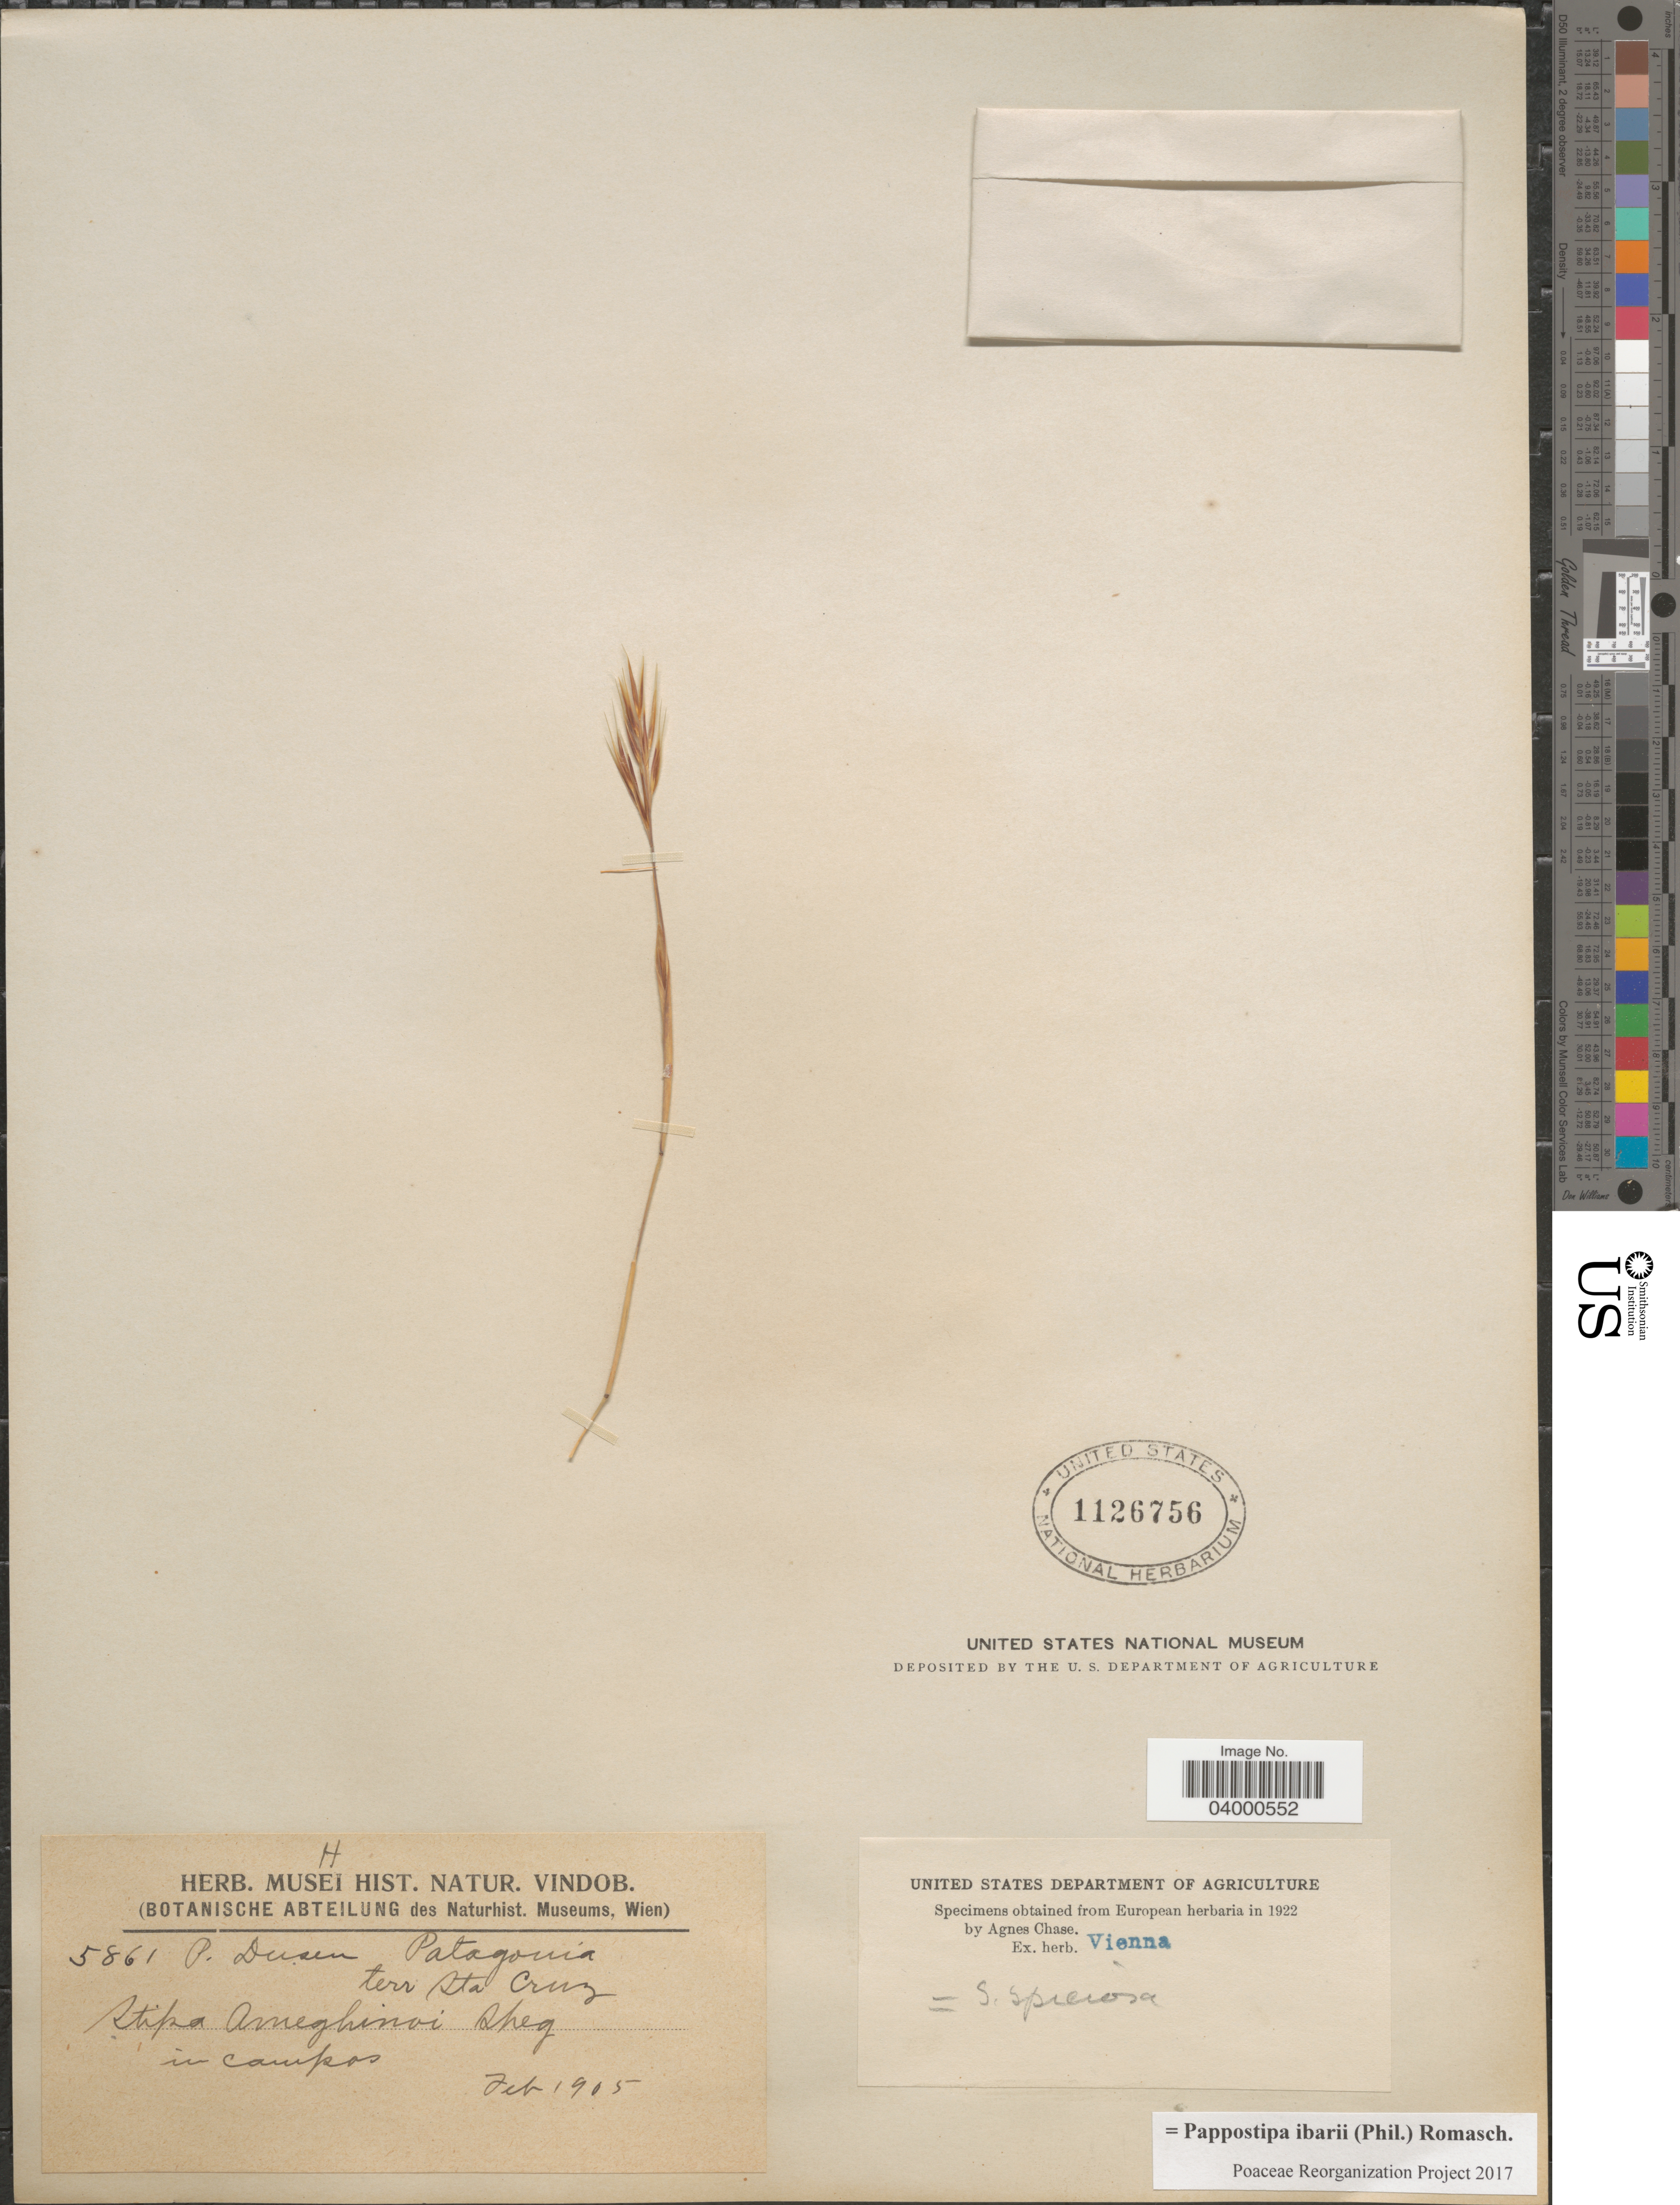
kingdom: Plantae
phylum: Tracheophyta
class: Liliopsida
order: Poales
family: Poaceae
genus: Pappostipa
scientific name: Pappostipa ibarii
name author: (Phil.) Romasch.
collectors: P. Dusén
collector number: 5816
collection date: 1905-02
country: Chile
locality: Patagonia terr. Sta Cruz.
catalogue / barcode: US 1126756